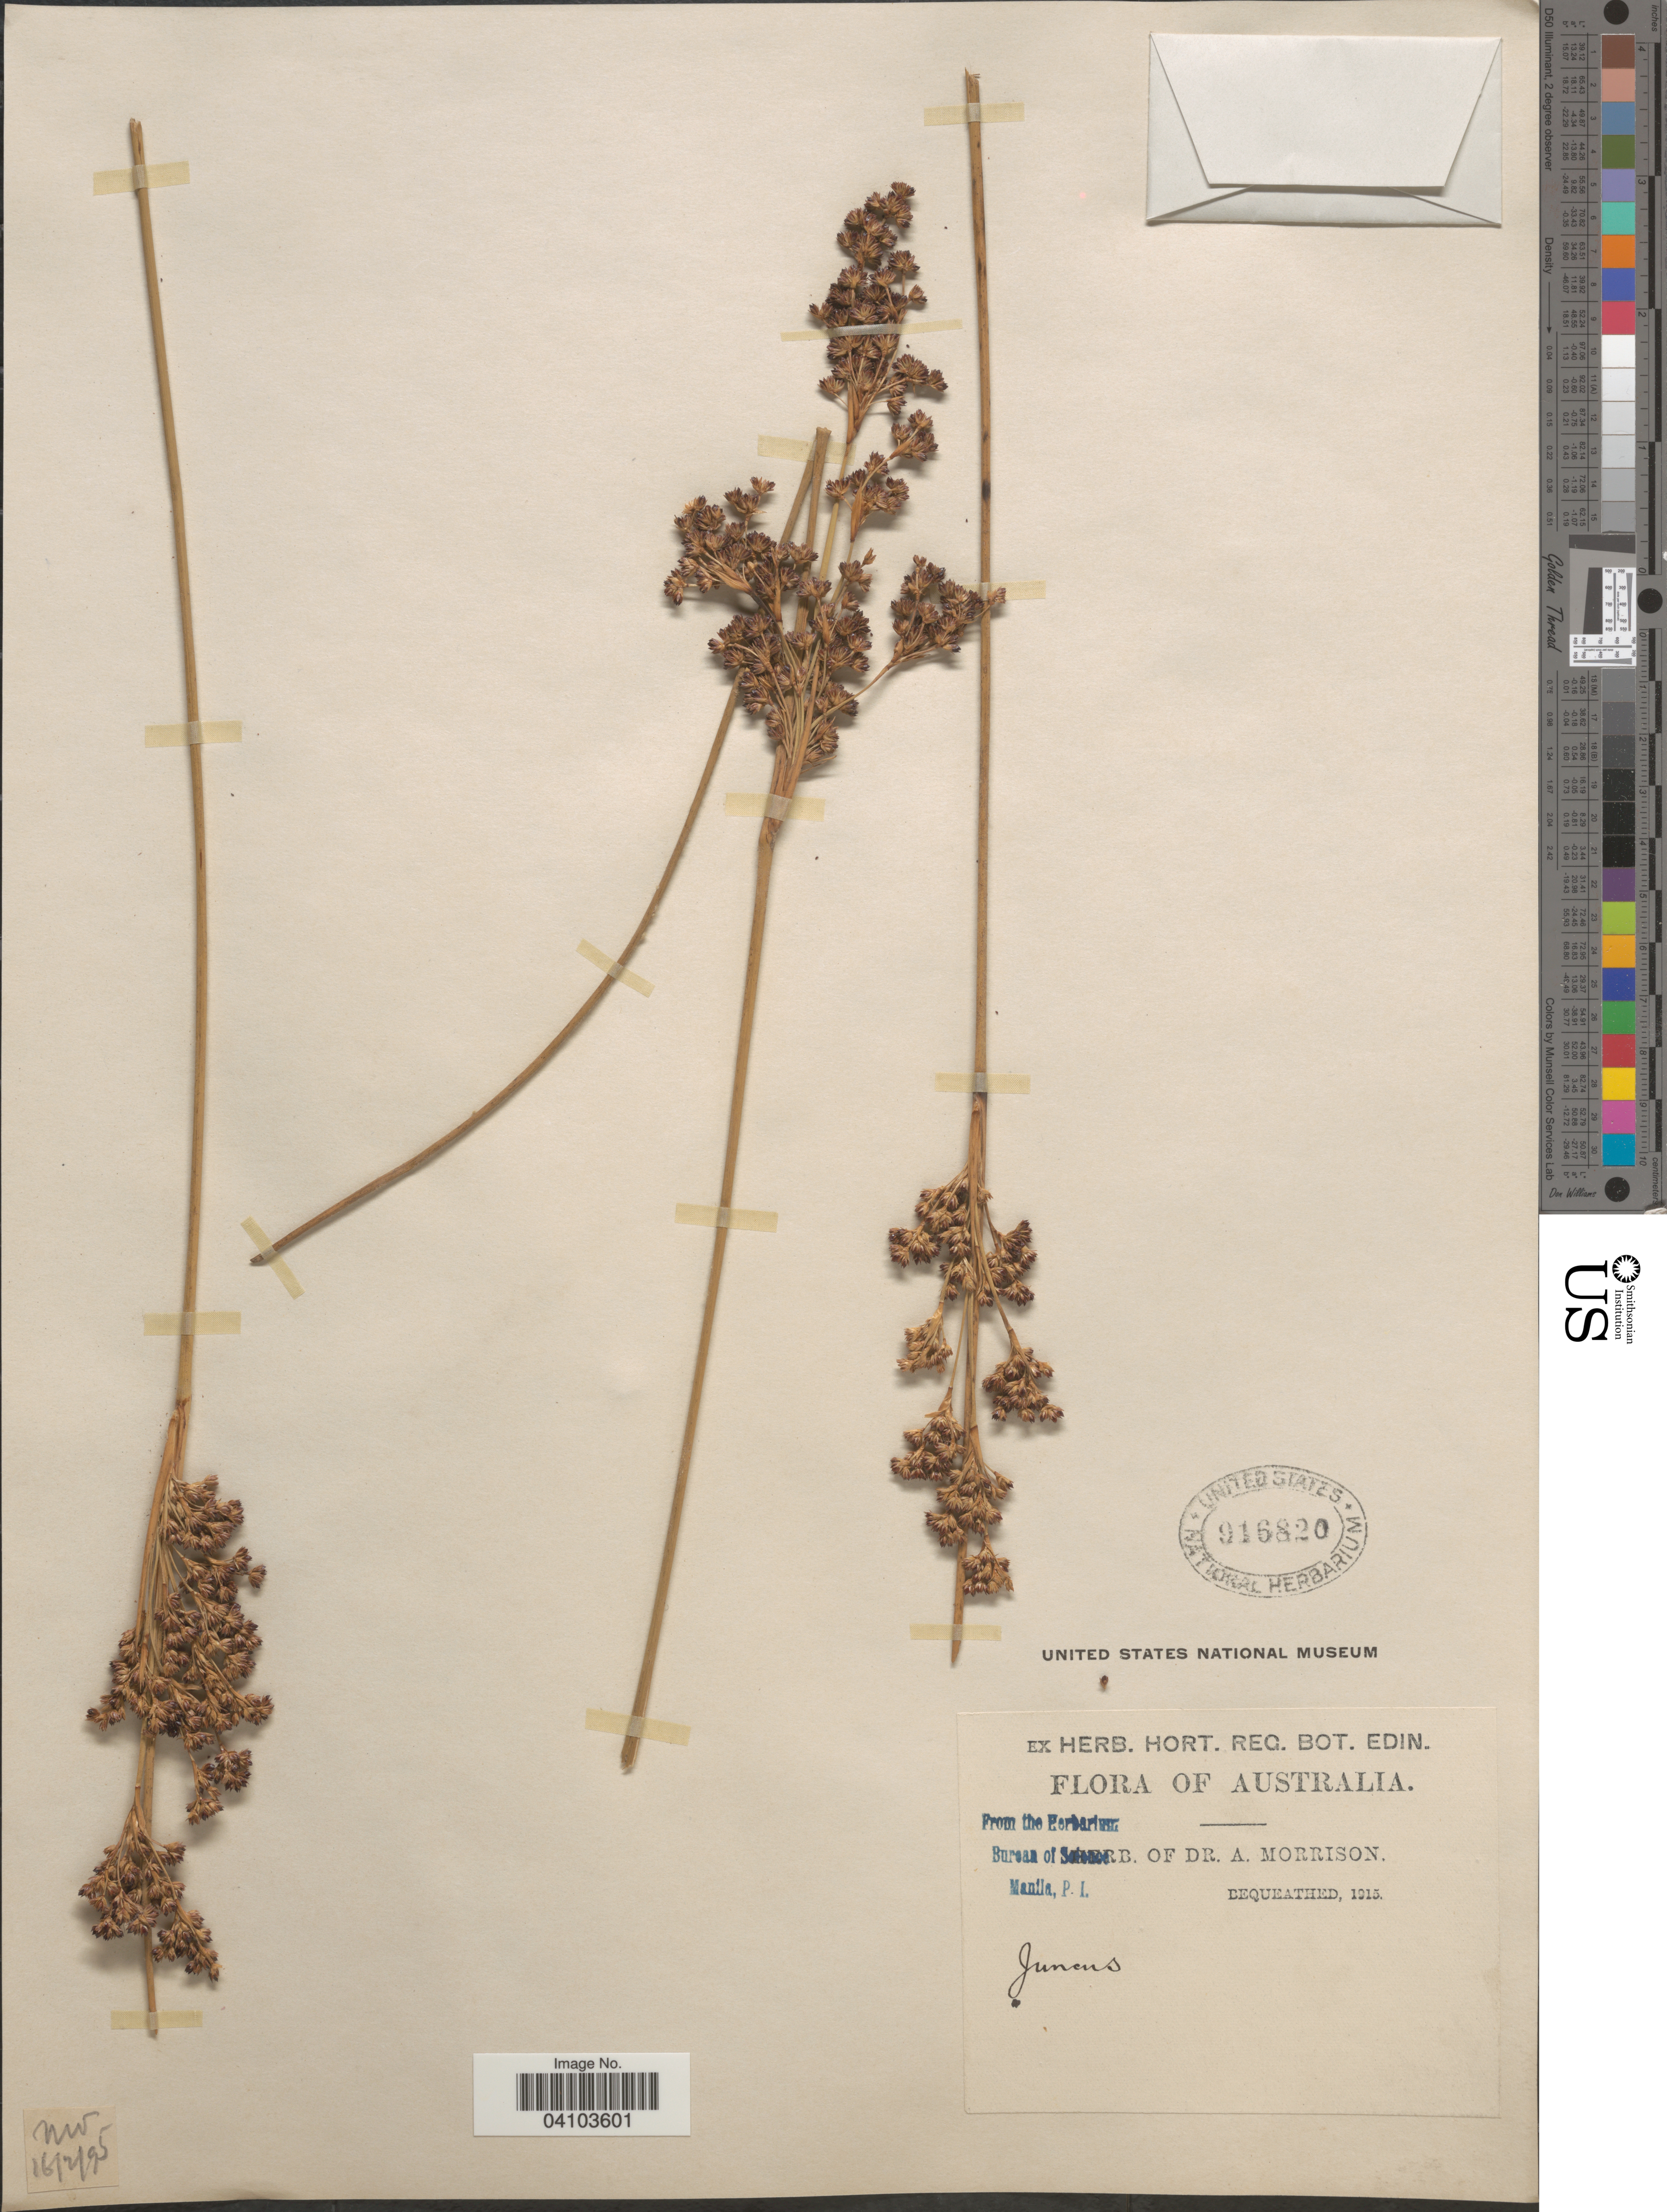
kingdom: Plantae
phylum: Tracheophyta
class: Liliopsida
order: Poales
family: Juncaceae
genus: Juncus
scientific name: Juncus sp.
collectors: ex herb. Dr. A. Morrison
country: Australia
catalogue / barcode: US 916820